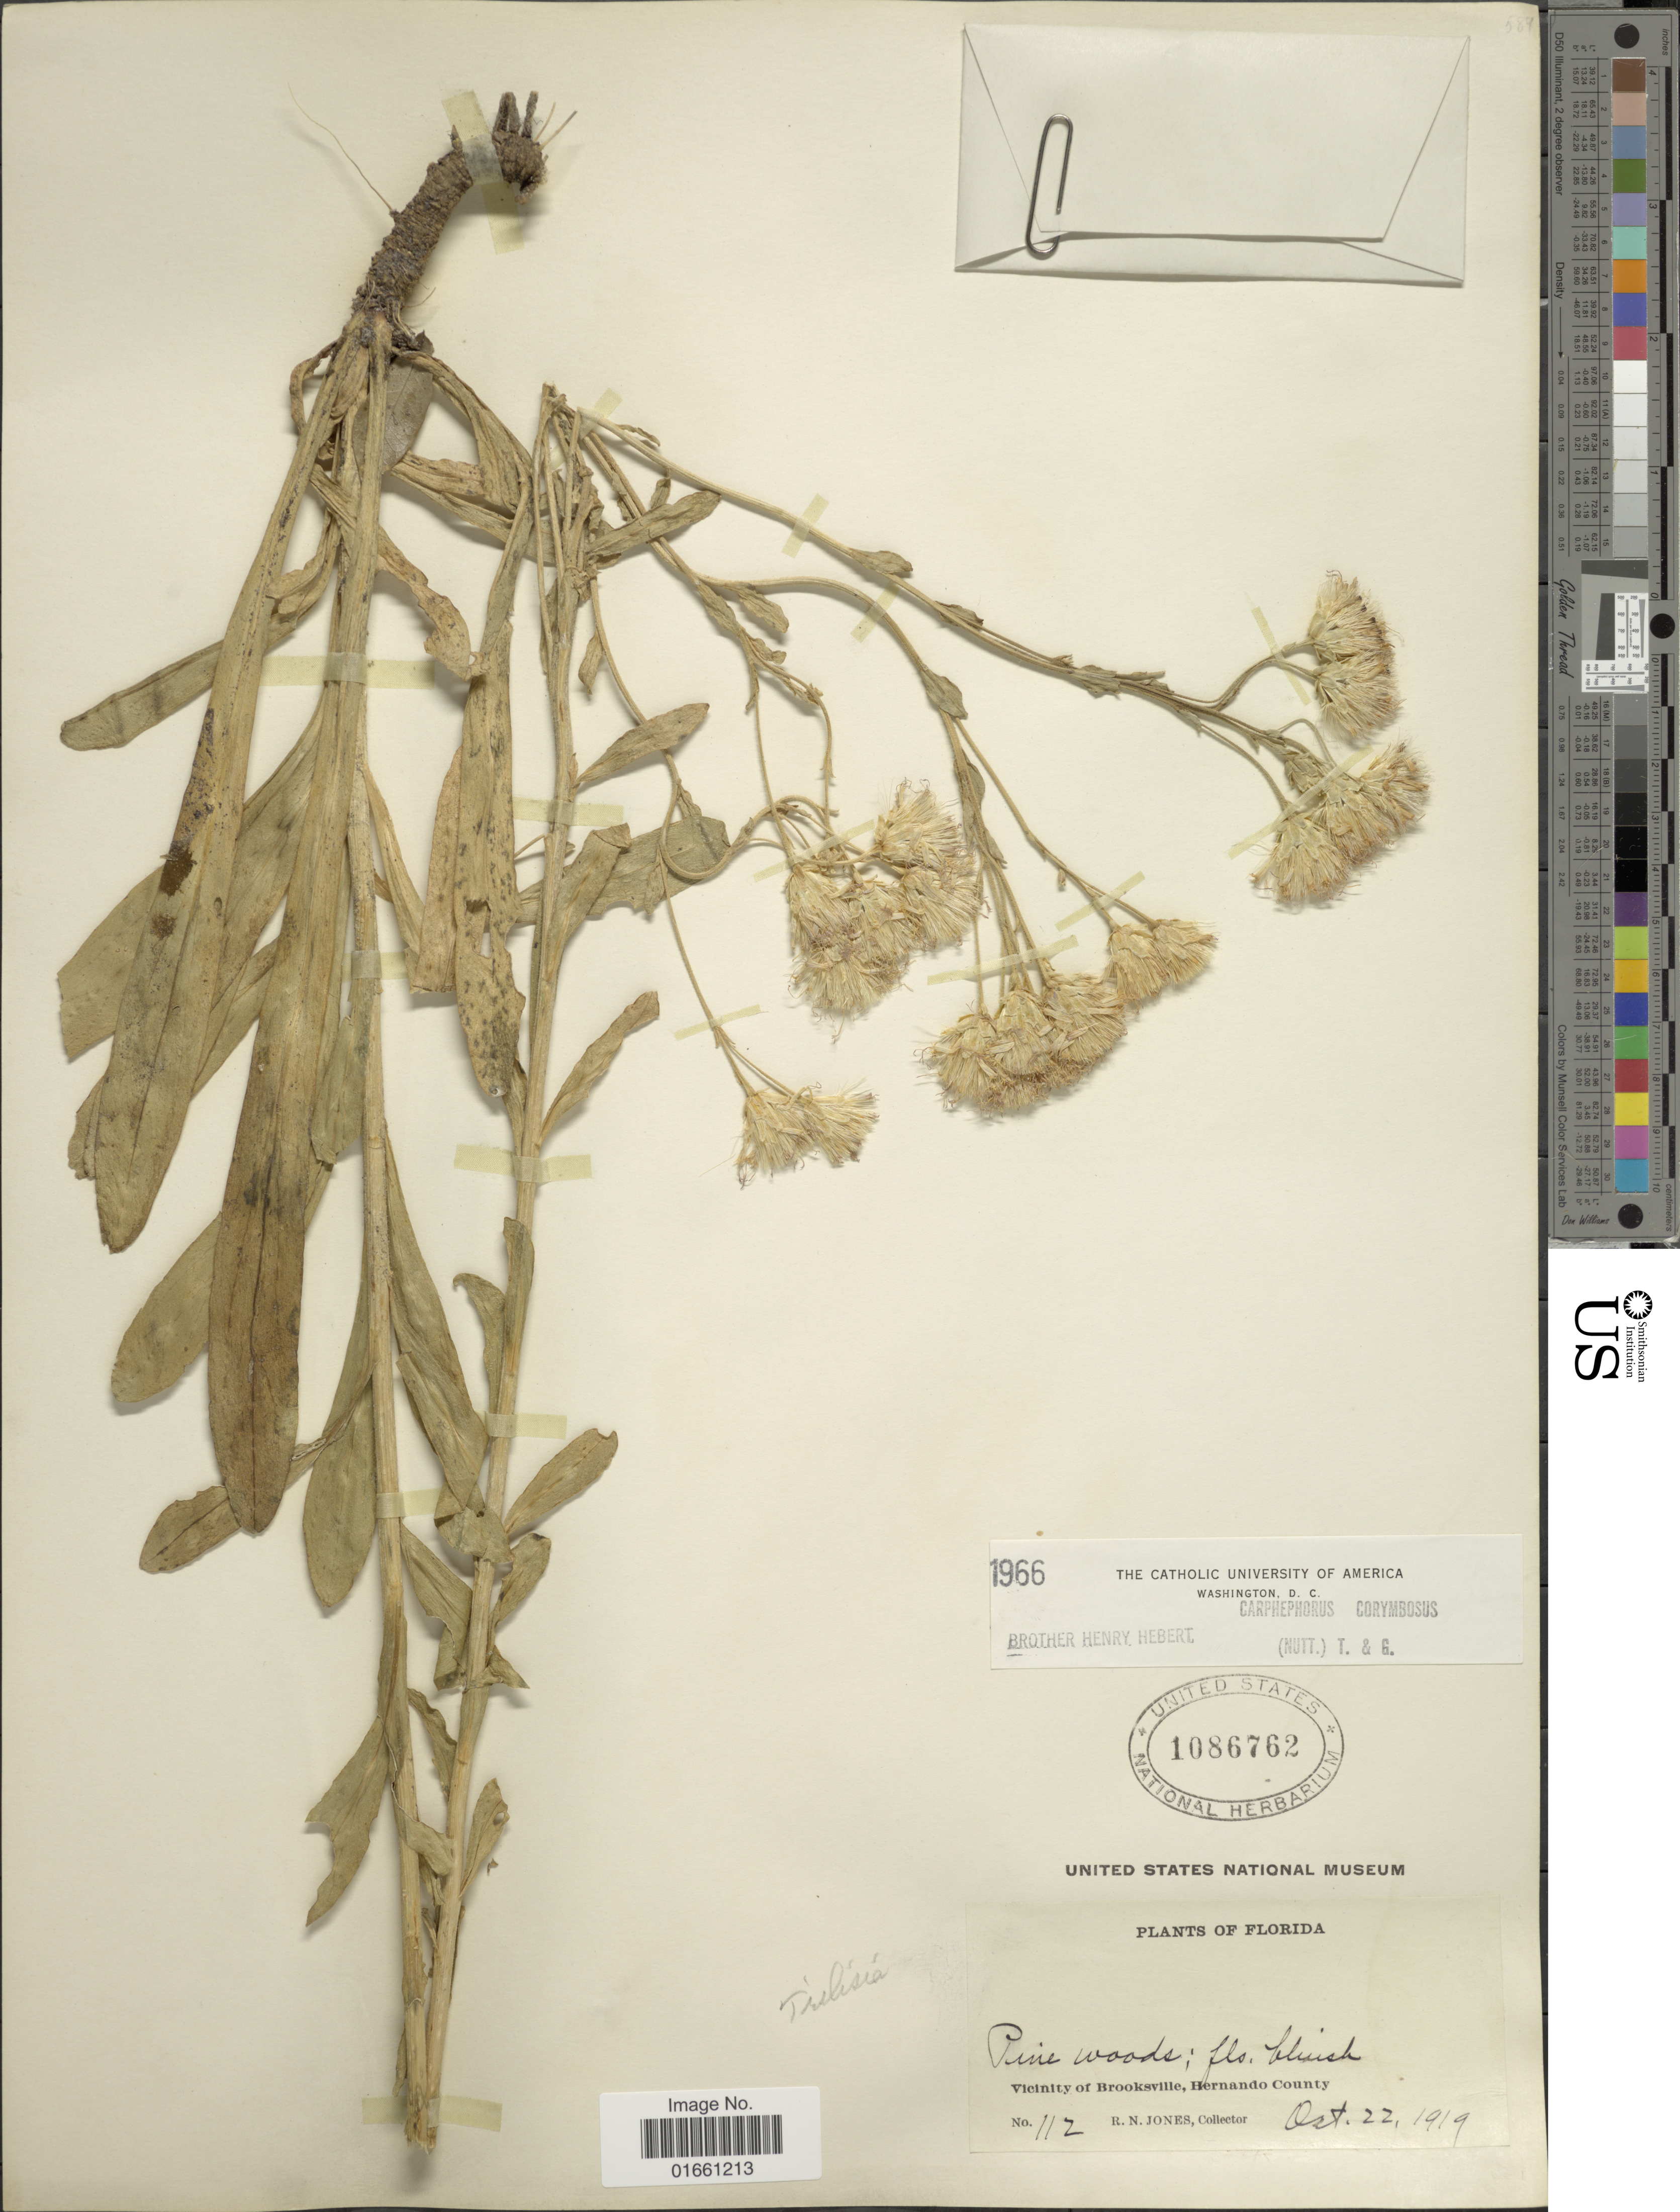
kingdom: Plantae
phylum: Tracheophyta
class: Magnoliopsida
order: Asterales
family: Asteraceae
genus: Carphephorus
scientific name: Carphephorus corymbosus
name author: (Nutt.) Torr. & A. Gray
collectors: R. N. Jones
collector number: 112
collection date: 1919-10-22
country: United States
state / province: Florida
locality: Vicinity of Brooksville, Hernando County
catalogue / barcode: US 1086762